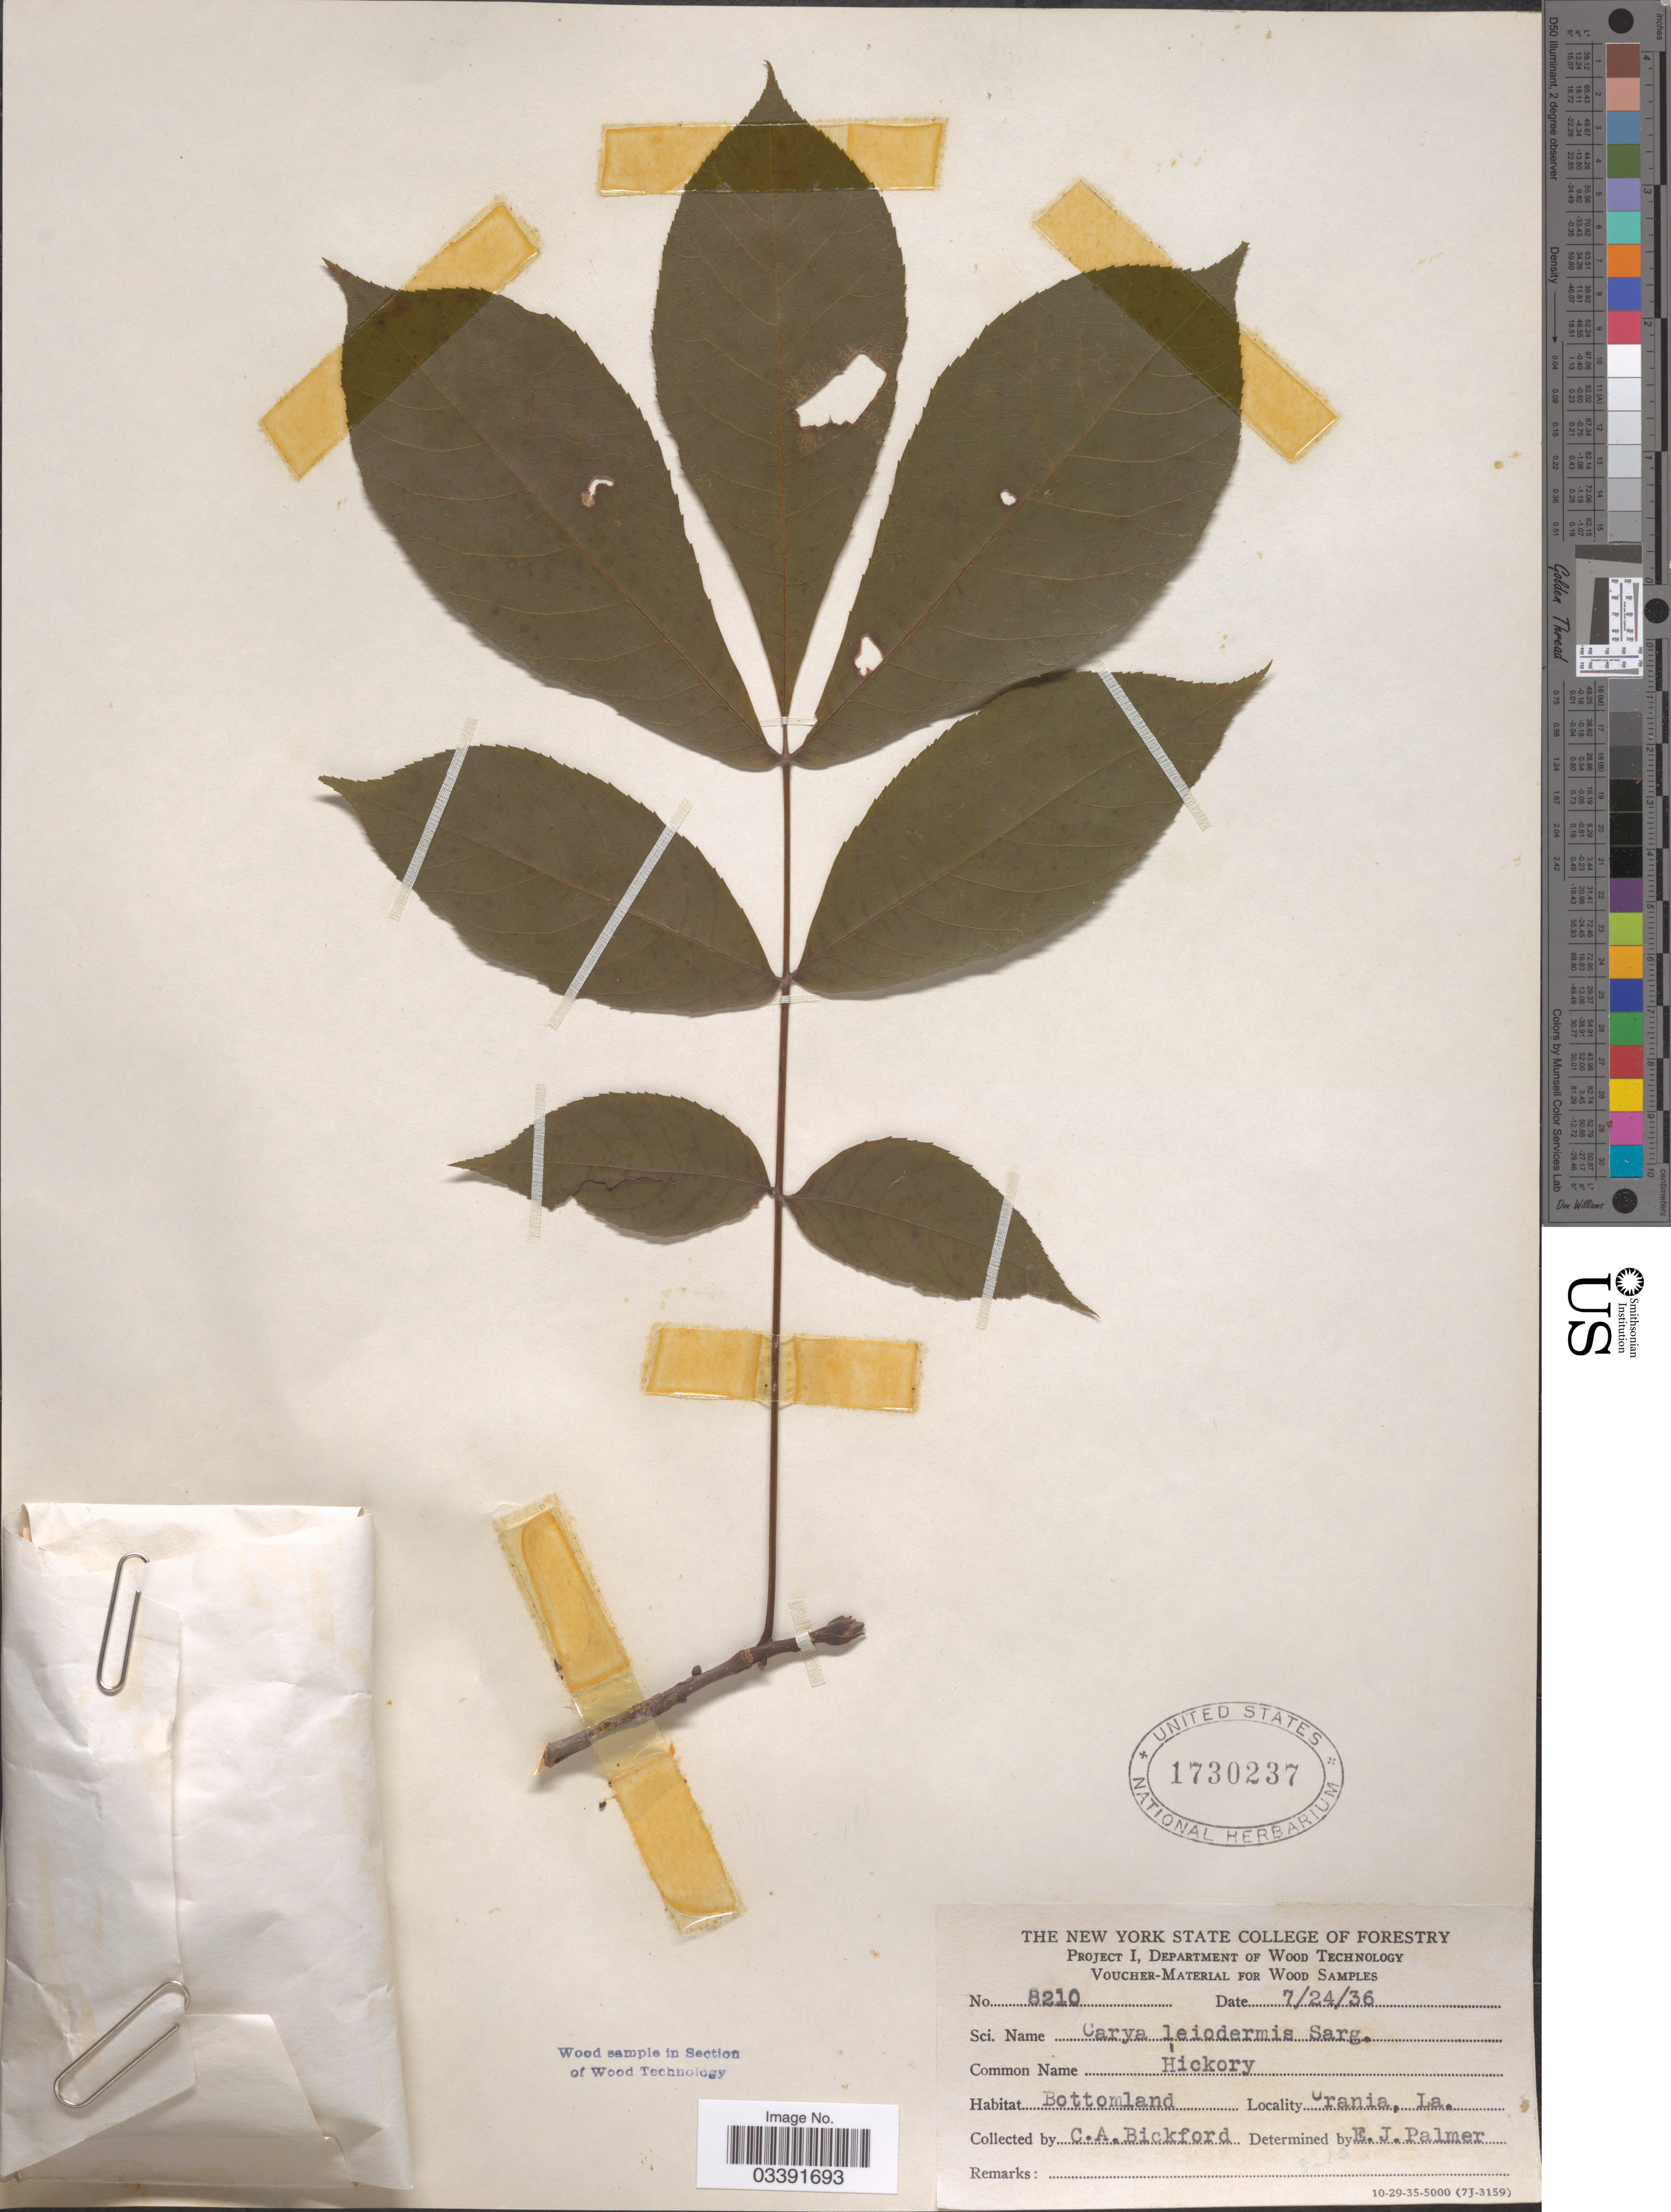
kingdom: Plantae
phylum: Tracheophyta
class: Magnoliopsida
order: Fagales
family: Juglandaceae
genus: Carya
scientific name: Carya glabra var. megacarpa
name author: (Sarg.) Sarg.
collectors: C. Bickford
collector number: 8210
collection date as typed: Transcribed d/m/y: 24/7/36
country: United States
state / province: Louisiana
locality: Urania.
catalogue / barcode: US 1730237